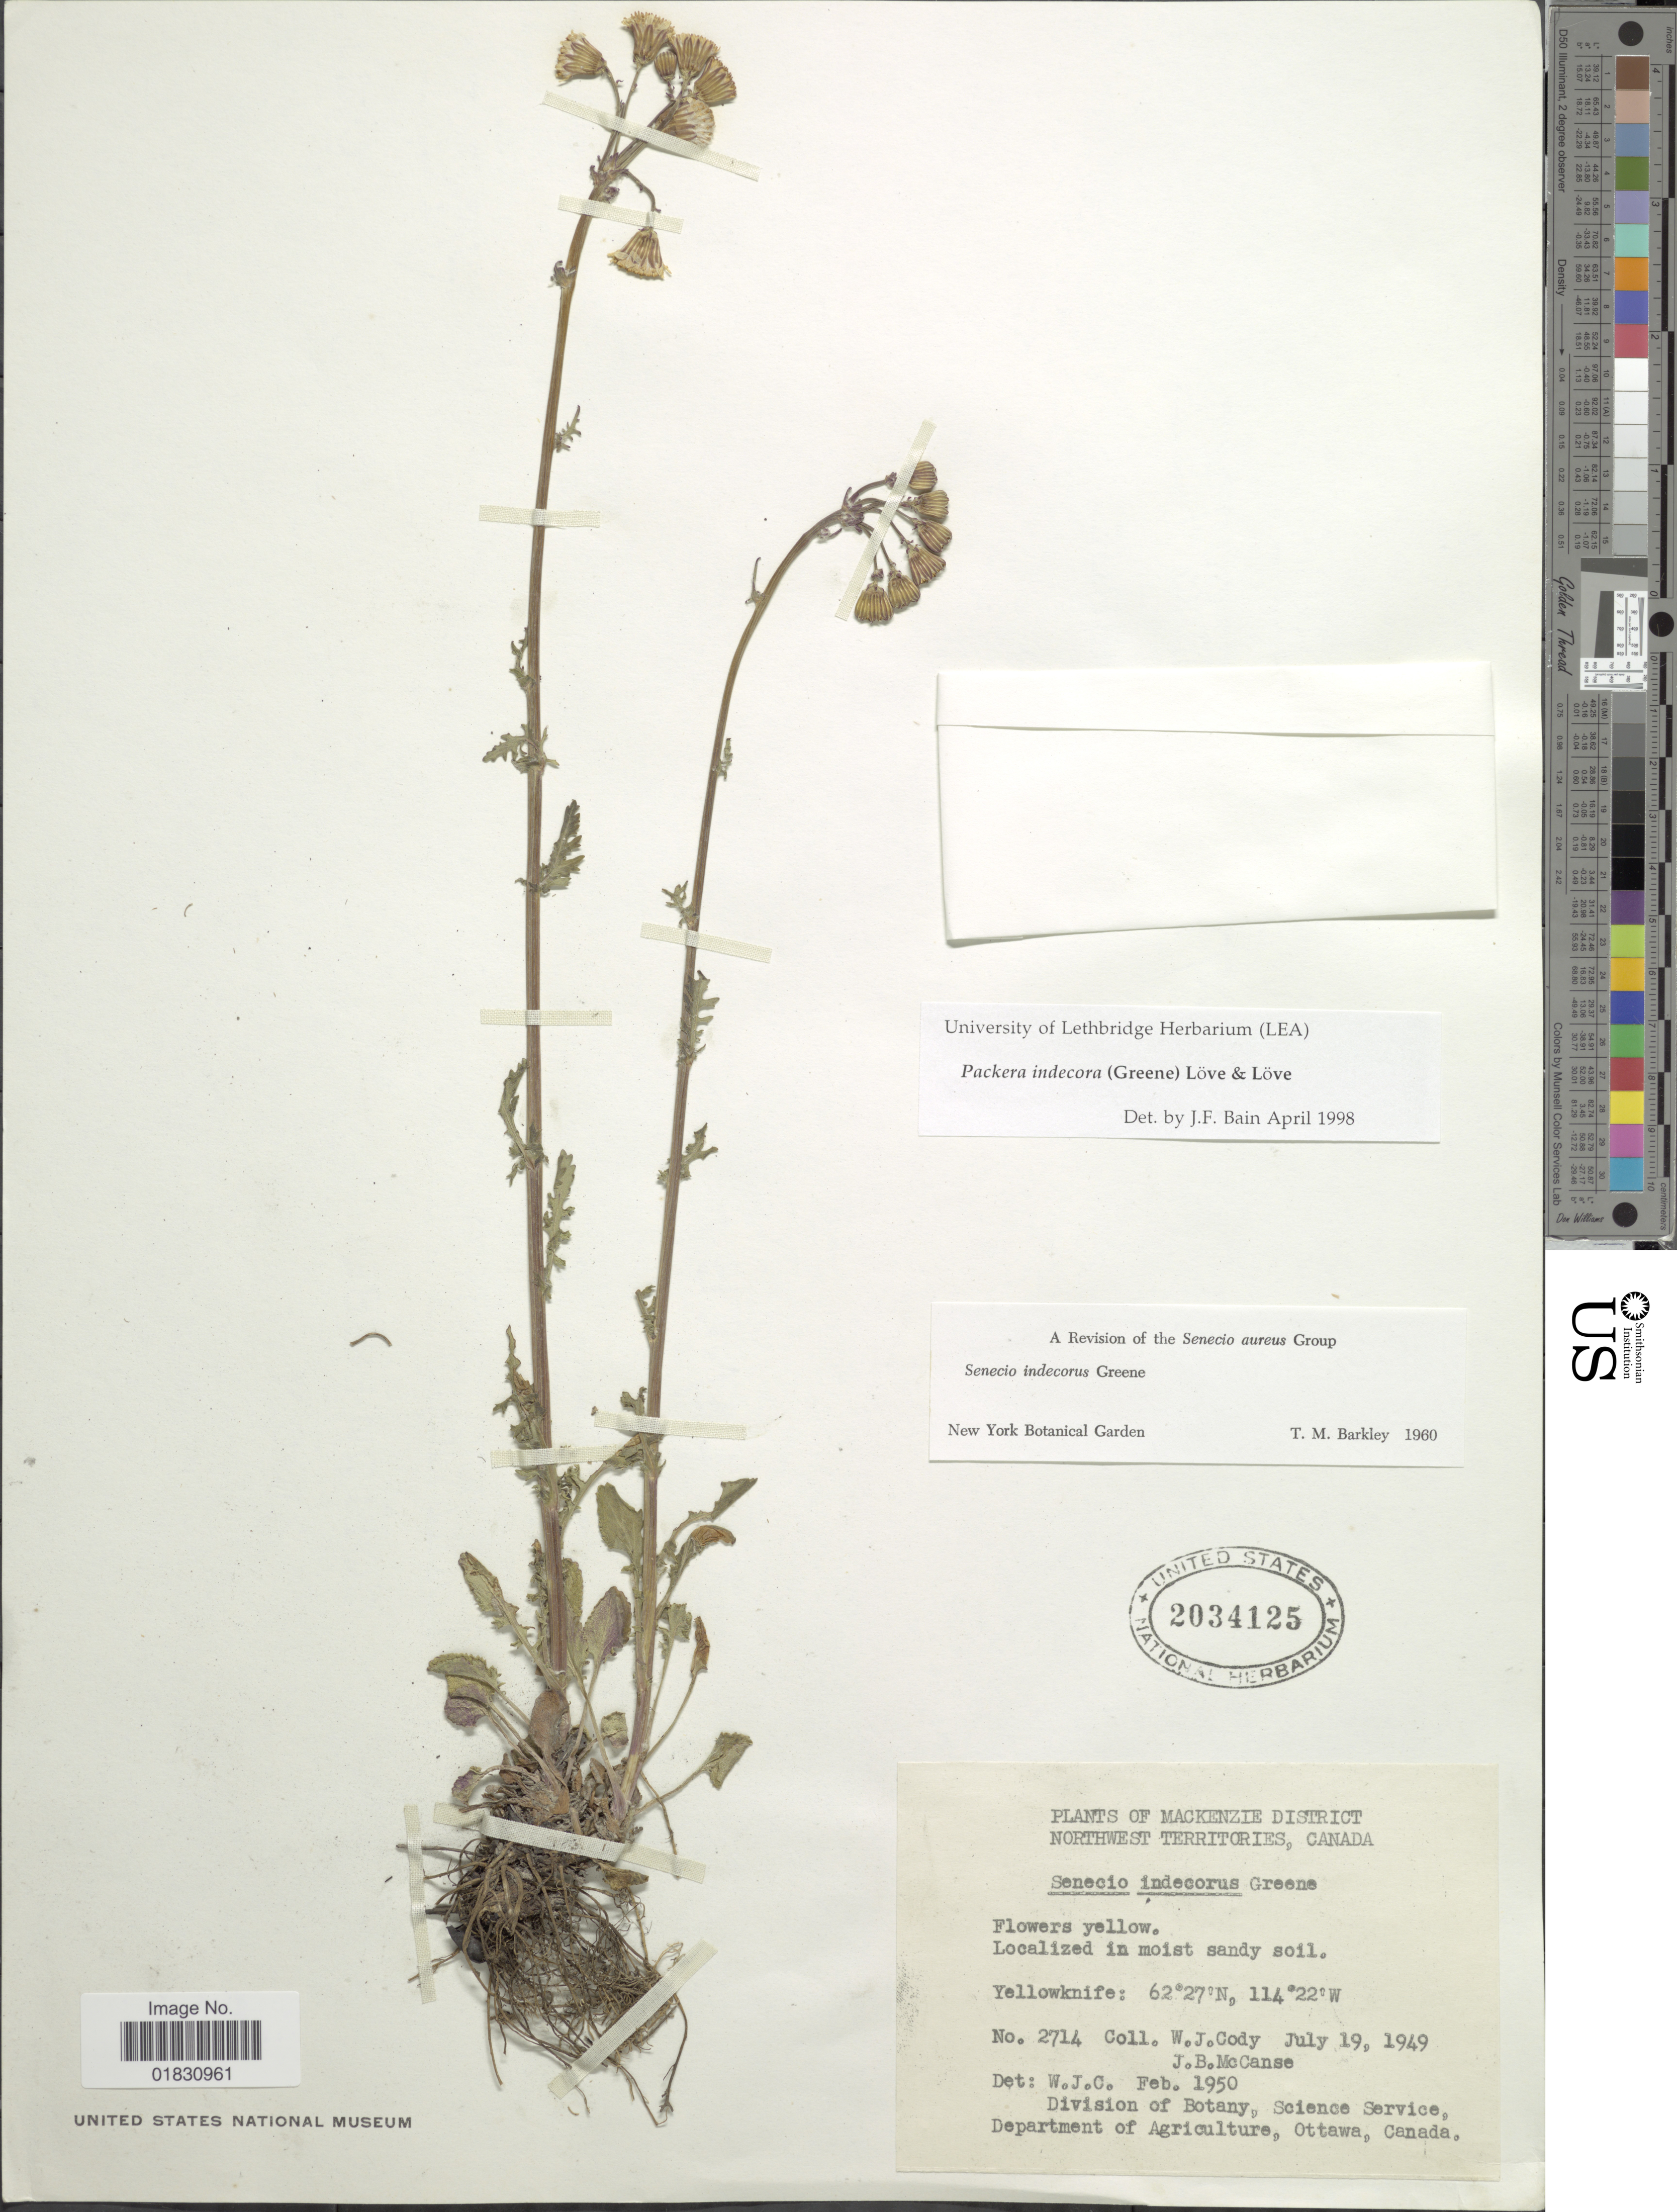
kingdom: Plantae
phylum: Tracheophyta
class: Magnoliopsida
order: Asterales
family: Asteraceae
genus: Packera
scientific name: Packera indecora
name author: (Greene) Á. Löve & D. Löve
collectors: W. Cody & J. McCanse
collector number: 2714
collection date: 1949-07-19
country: Canada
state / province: Northwest Territories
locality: Mackenzie District, Northwest Territories, Canada, Yellowknife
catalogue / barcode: US 2034125